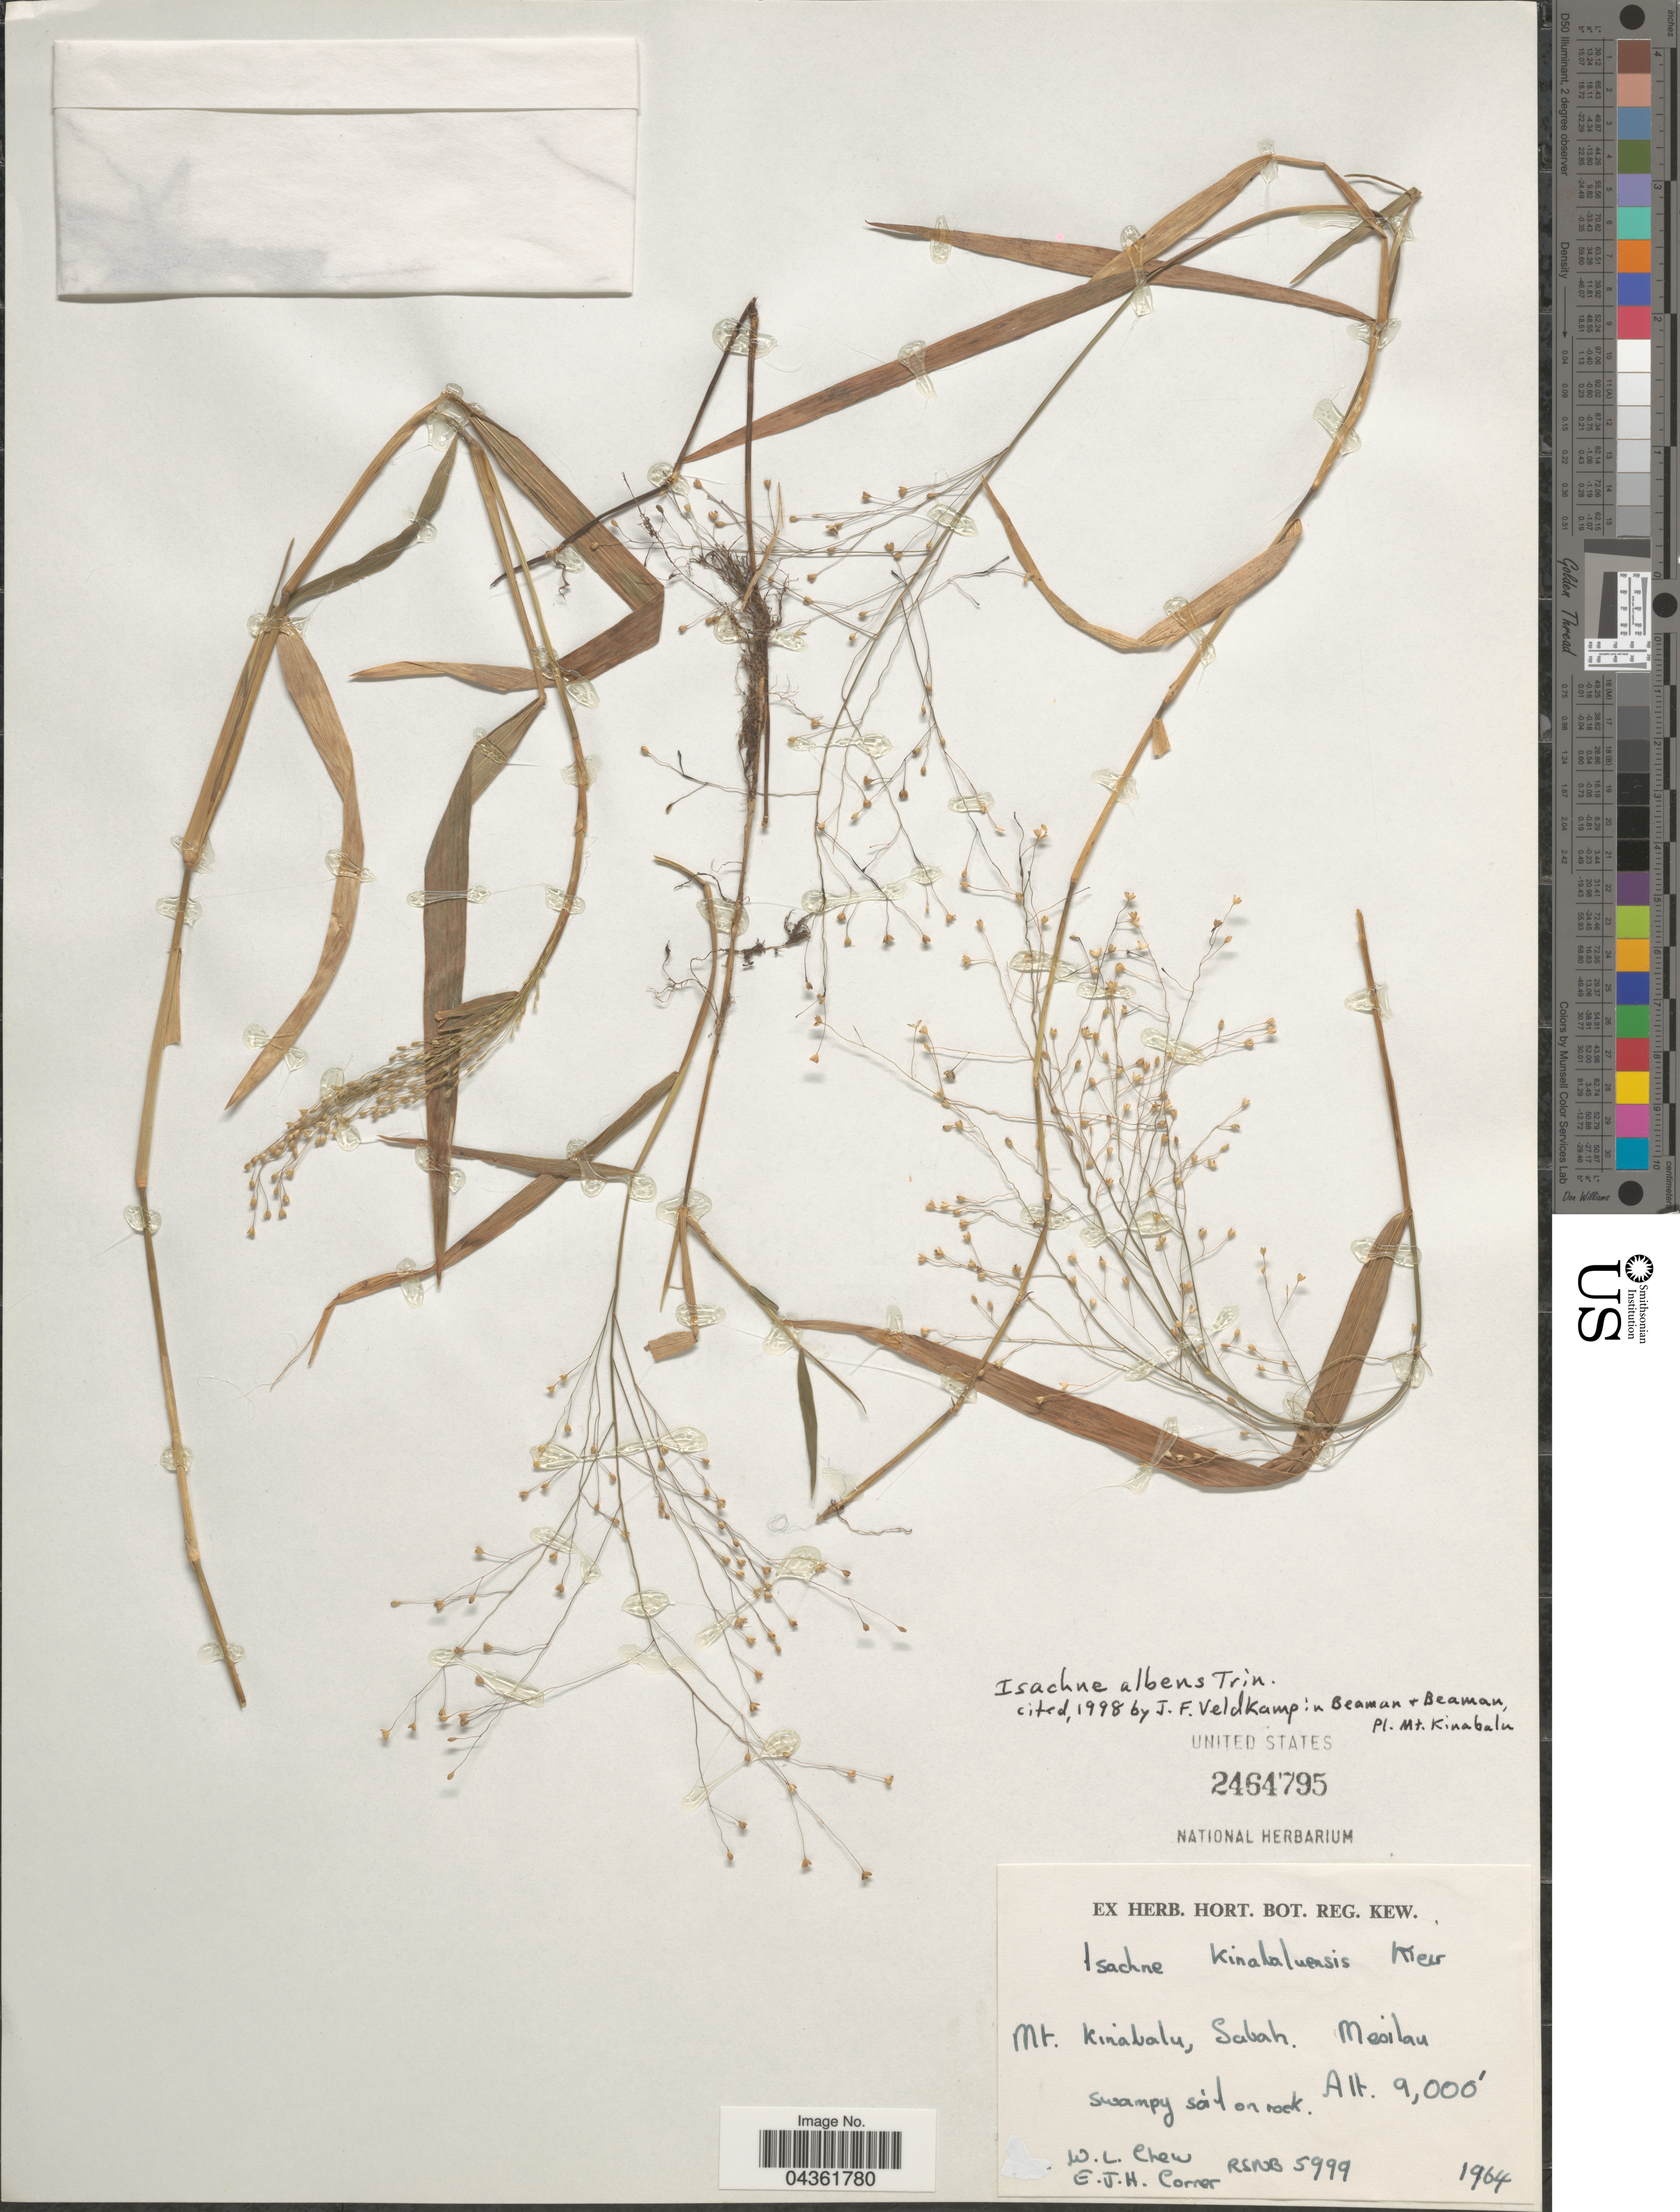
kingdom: Plantae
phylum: Tracheophyta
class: Liliopsida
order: Poales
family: Poaceae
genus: Isachne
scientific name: Isachne albens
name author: Trin.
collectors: W. Chew & E. Corner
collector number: RSNB5999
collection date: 1964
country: Malaysia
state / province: Sabah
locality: Mt. Kinabalu. Mesilau.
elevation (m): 2743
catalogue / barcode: US 2464795